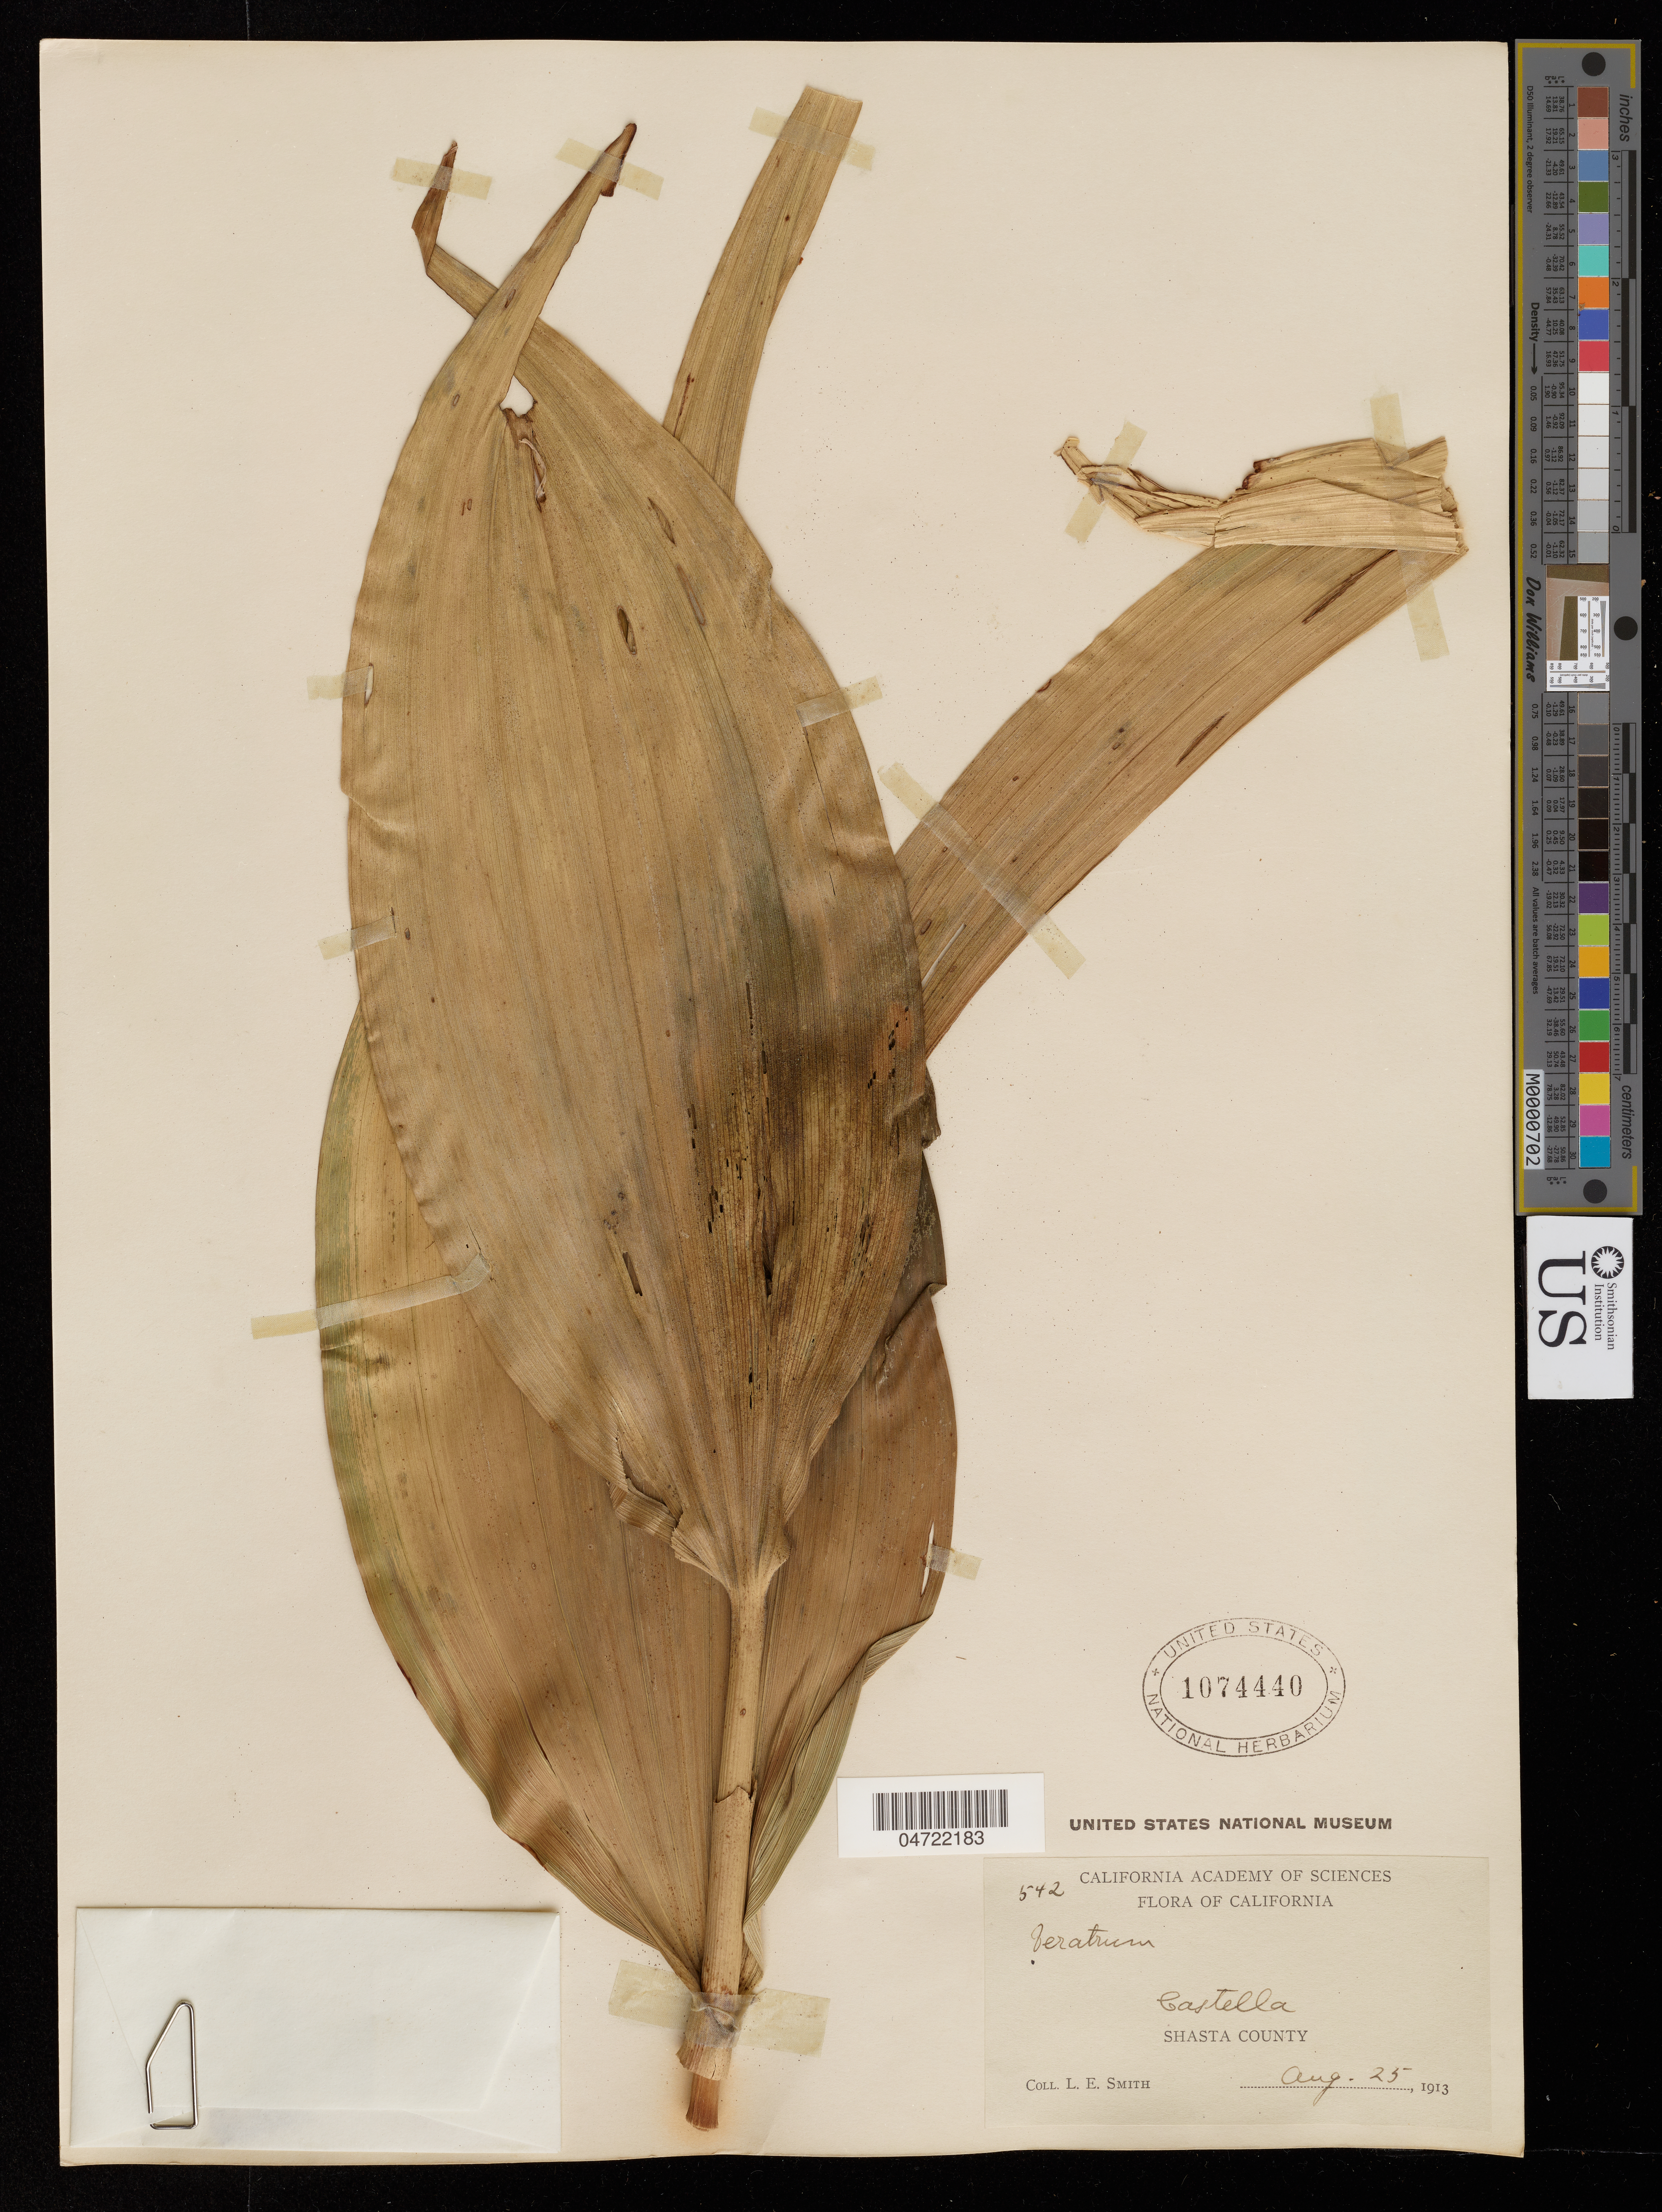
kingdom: Plantae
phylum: Tracheophyta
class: Liliopsida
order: Liliales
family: Melanthiaceae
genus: Veratrum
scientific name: Veratrum sp.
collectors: L. E. Smith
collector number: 542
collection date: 1913-08-25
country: United States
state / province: California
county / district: Shasta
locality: Castella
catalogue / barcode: US 1074440